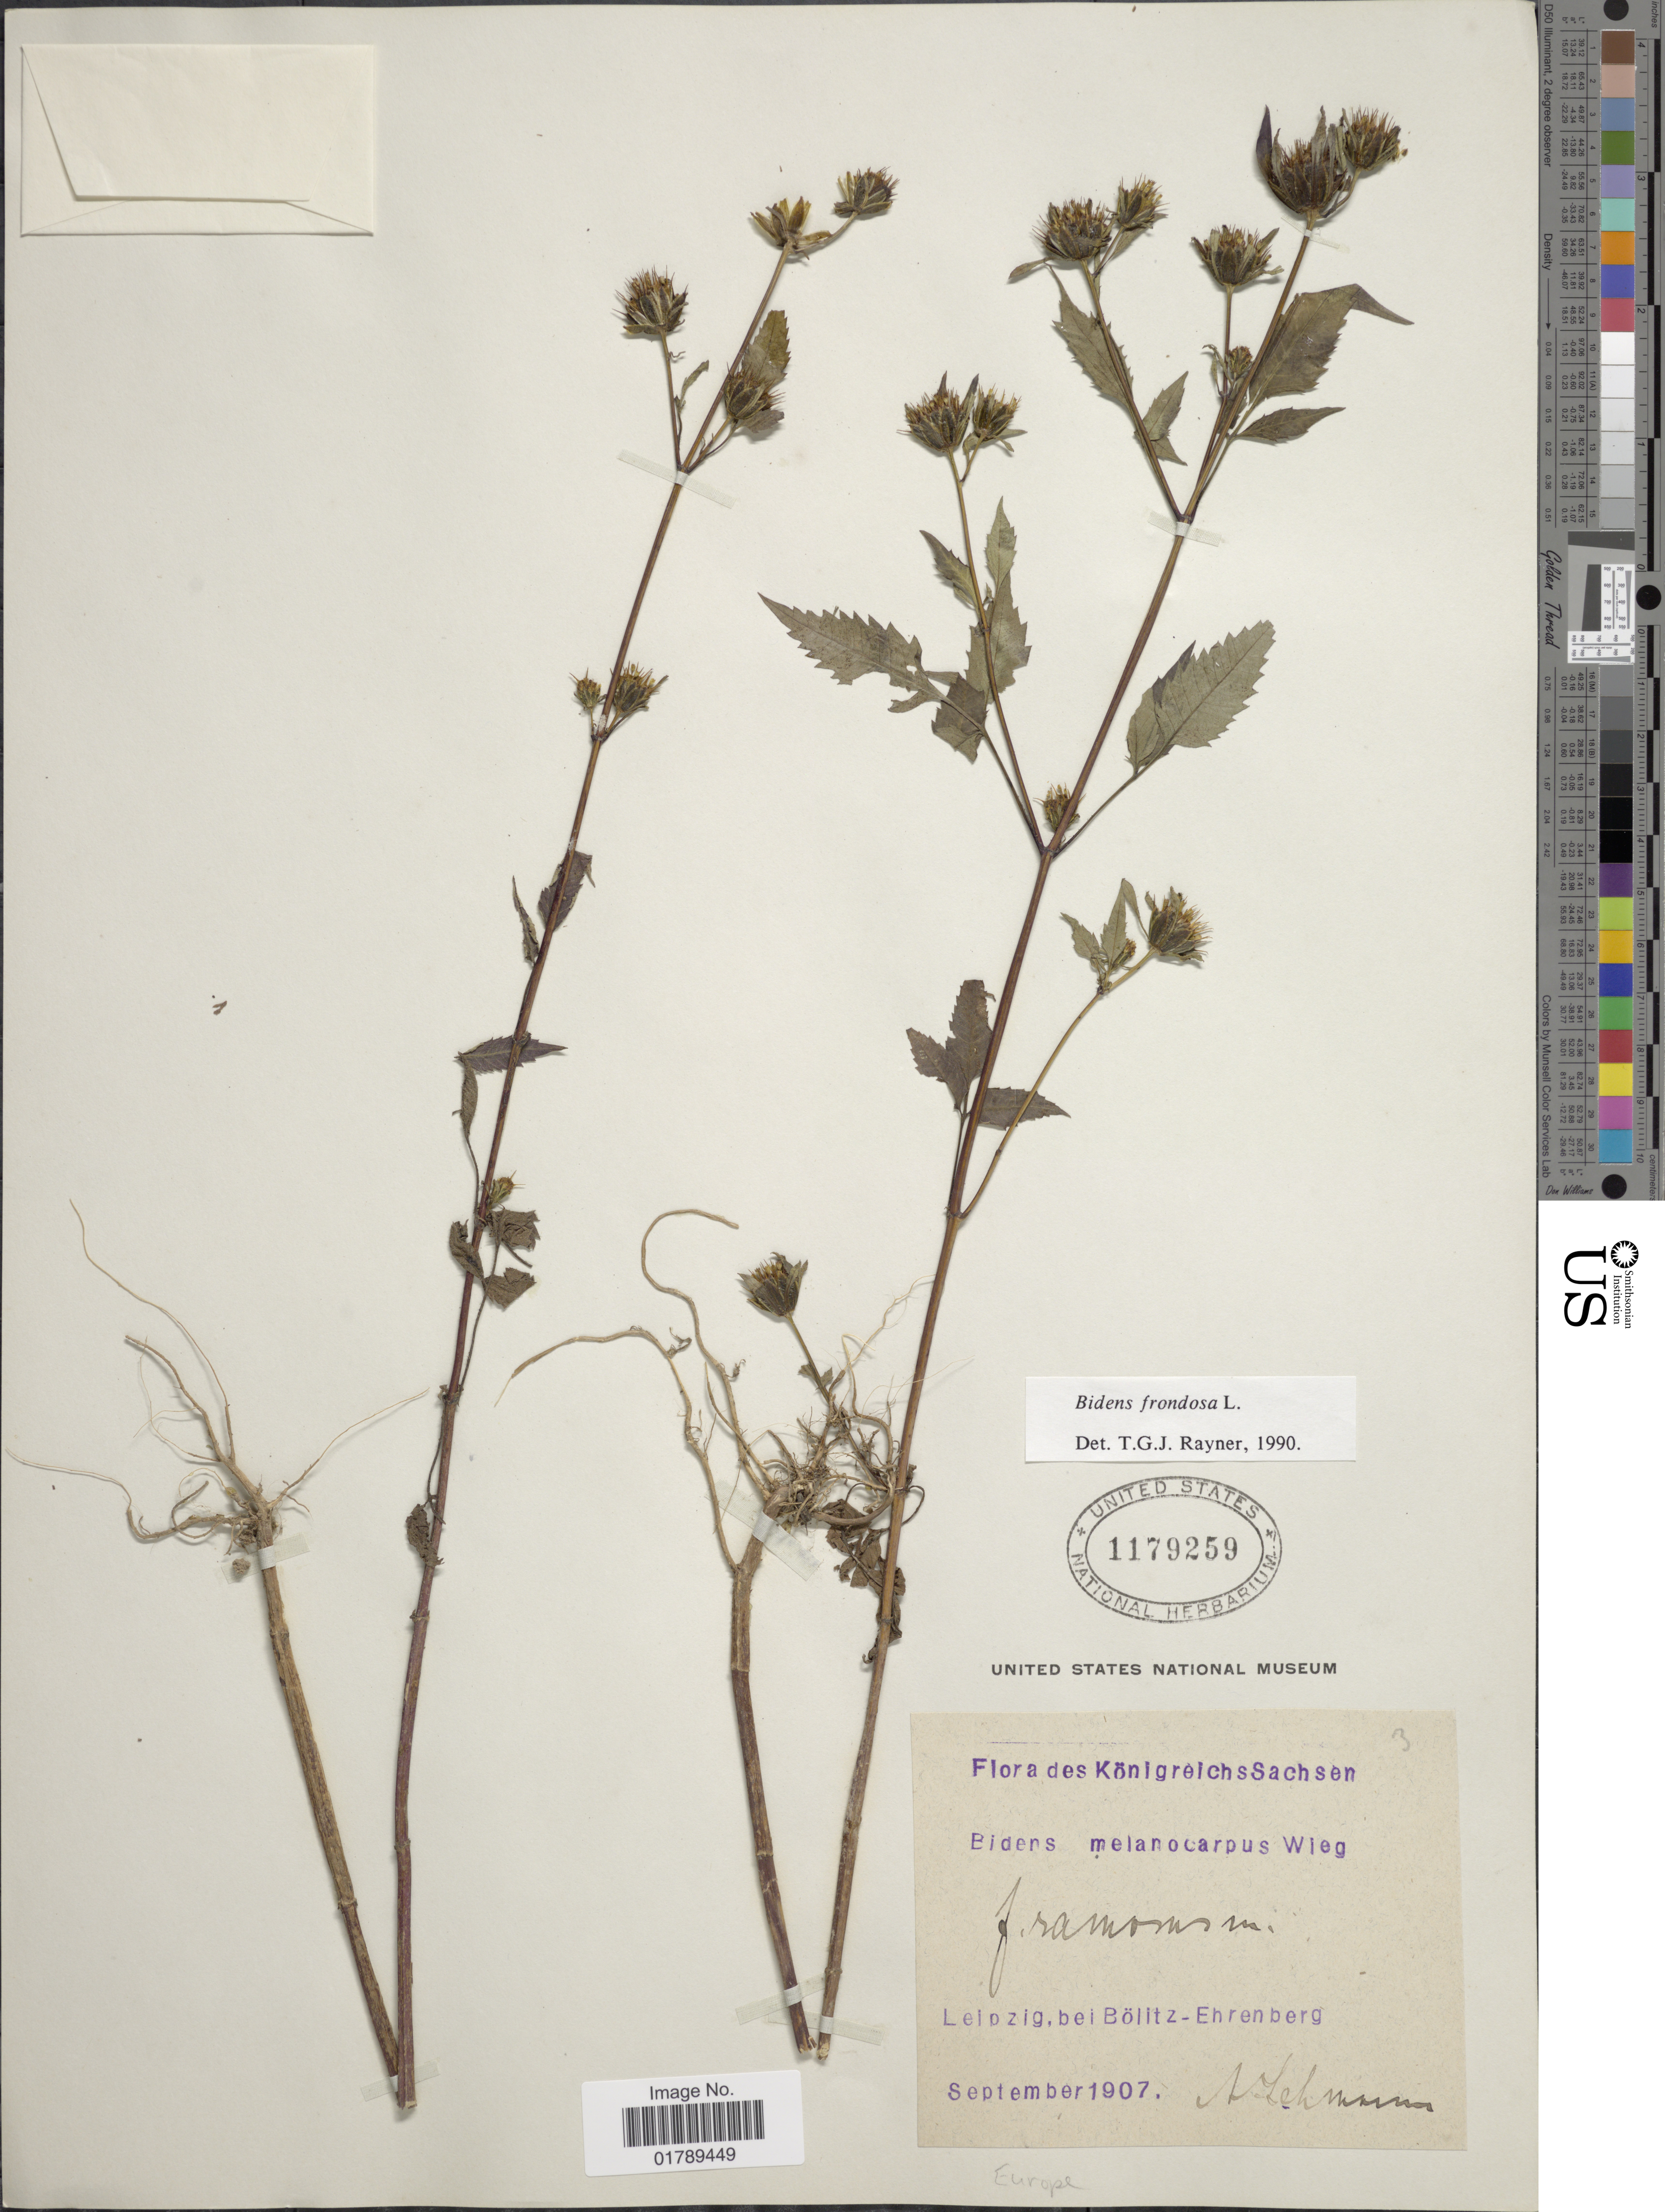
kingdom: Plantae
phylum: Tracheophyta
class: Magnoliopsida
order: Asterales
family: Asteraceae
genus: Bidens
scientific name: Bidens frondosa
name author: L.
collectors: A. Lehmann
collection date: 1907-09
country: Germany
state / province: Sachsen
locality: KonigreichsSachsen. Leipzig, bei Bolitz-Ehrenberg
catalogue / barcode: US 1179259